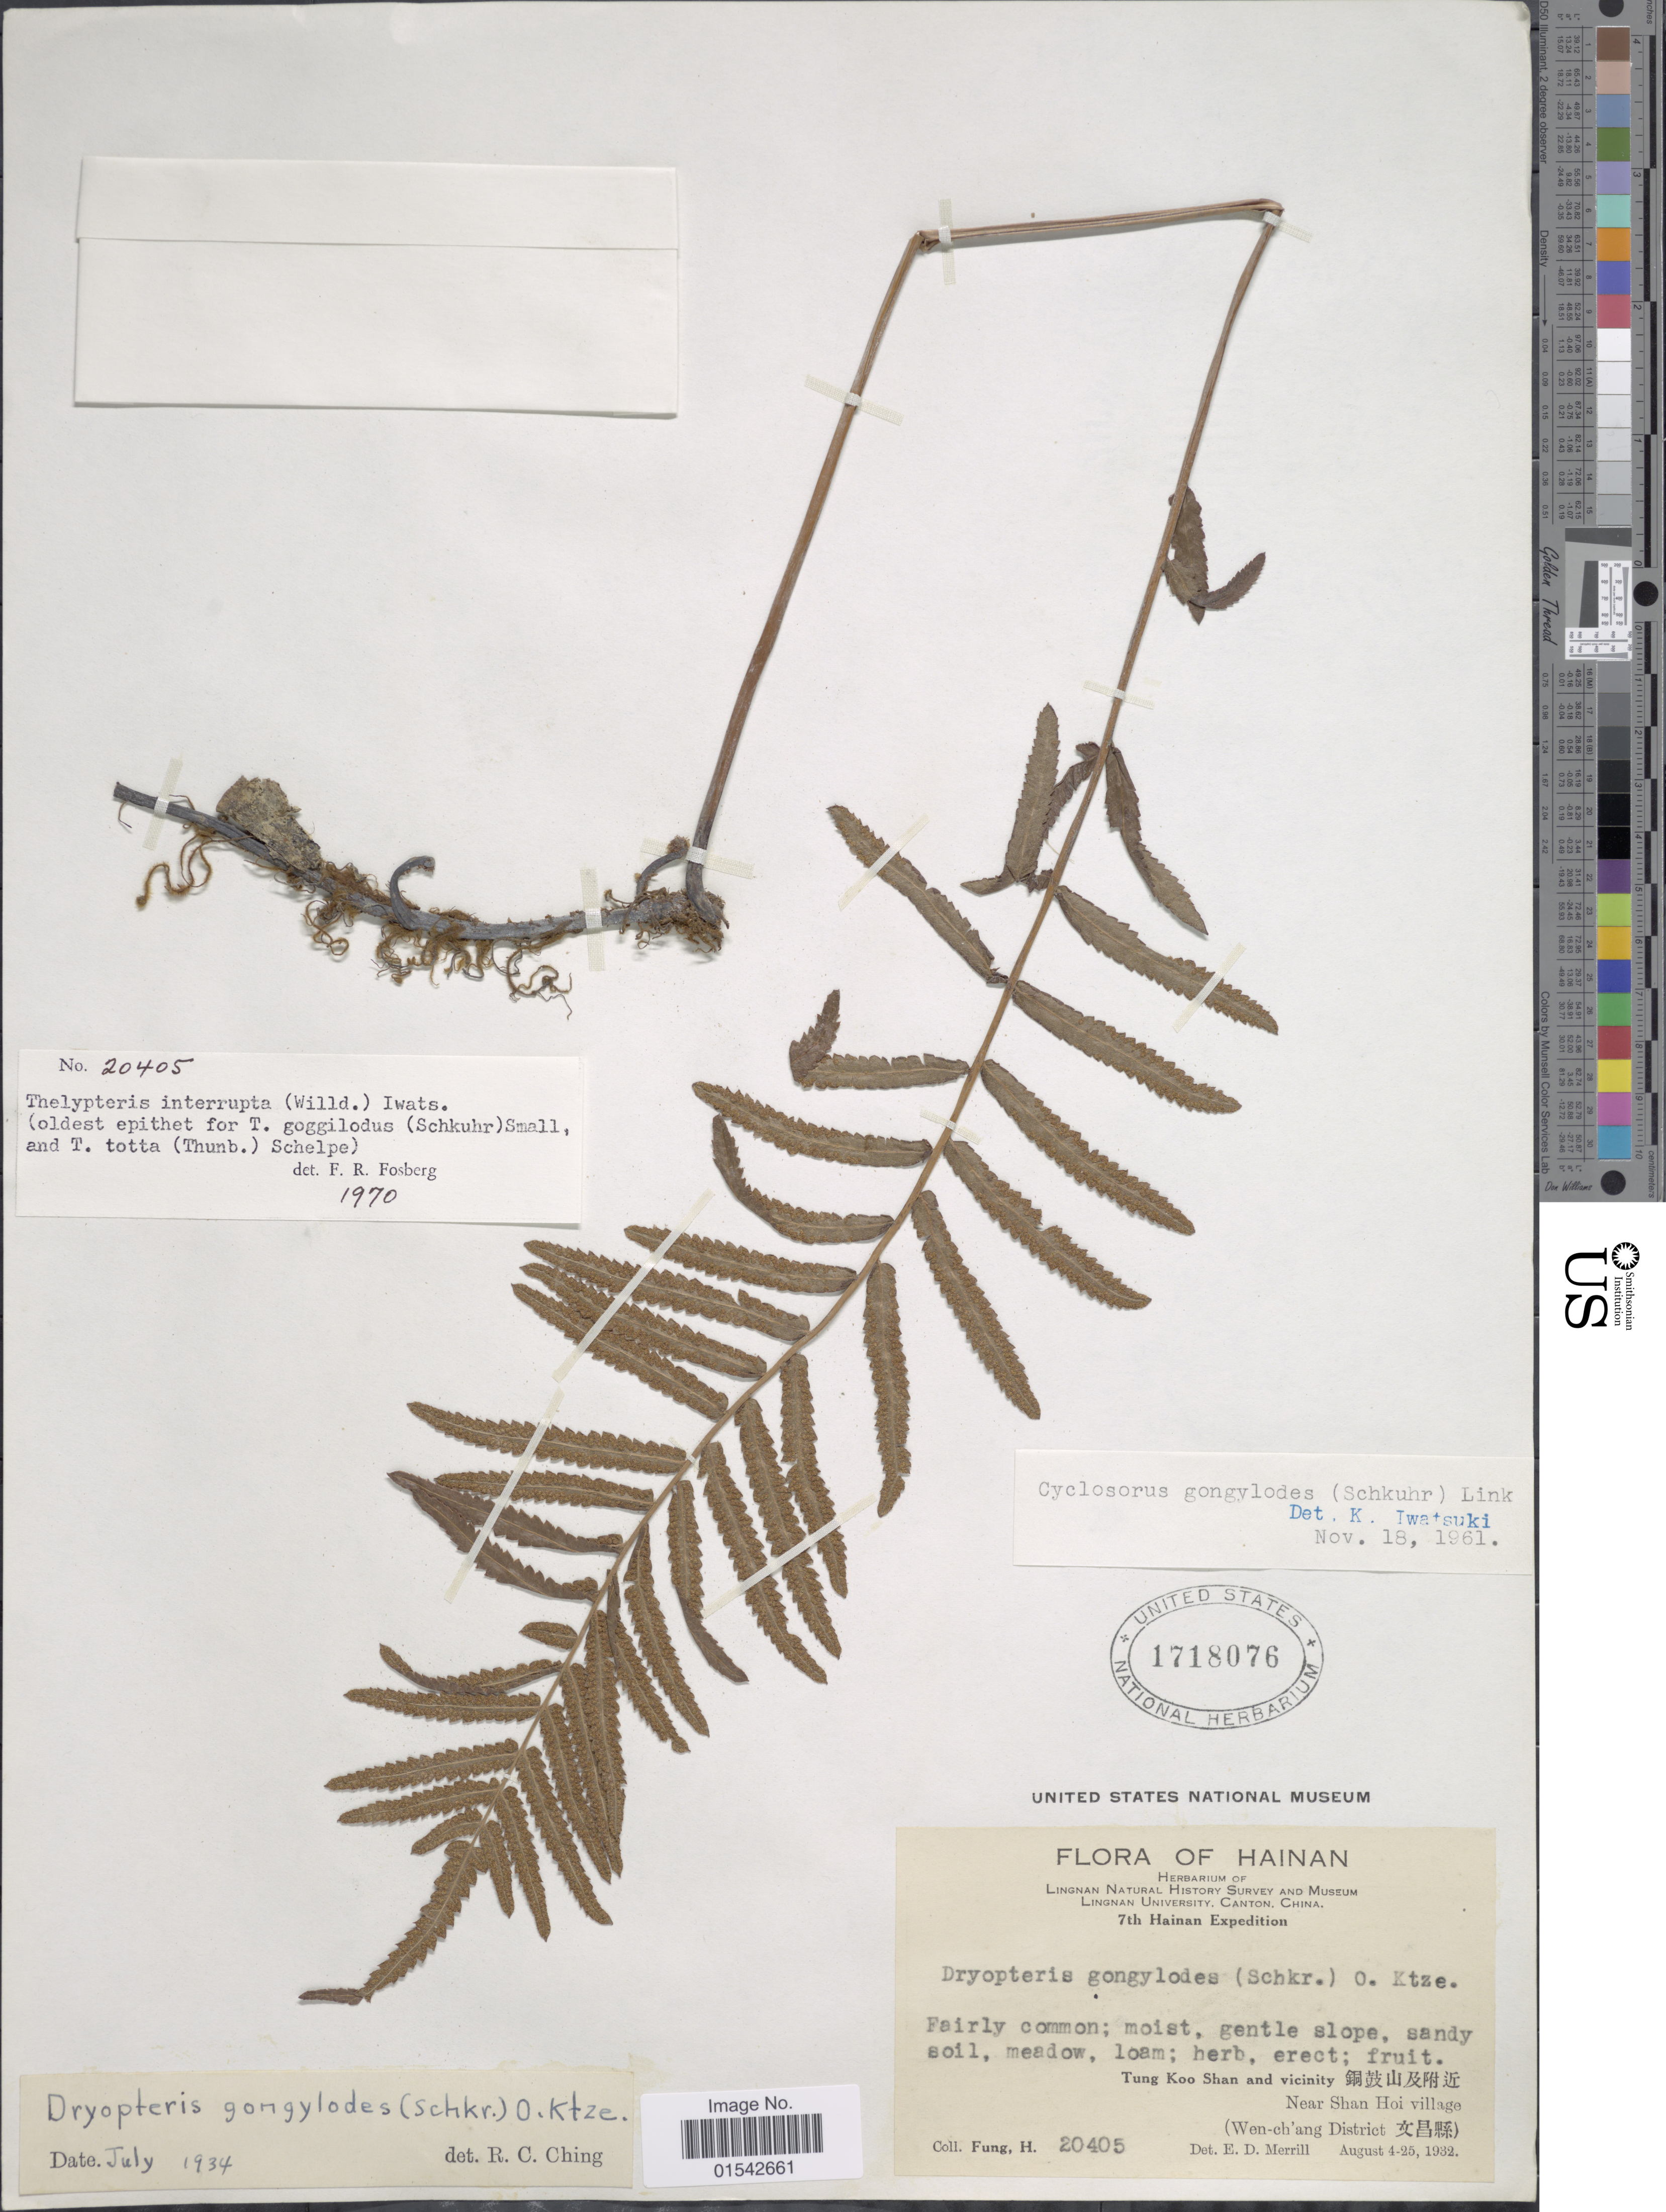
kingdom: Plantae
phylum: Tracheophyta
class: Polypodiopsida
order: Polypodiales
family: Thelypteridaceae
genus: Cyclosorus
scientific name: Cyclosorus interruptus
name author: (Willd.) H. Itô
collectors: H. Fung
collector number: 20405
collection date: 1932-08-04/1932-08-25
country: China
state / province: Hainan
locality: Tung Koo Shan and vicinity X, Near Shan Hoi village, (Wen-ch'ang Distrtict X)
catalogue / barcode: US 1718076